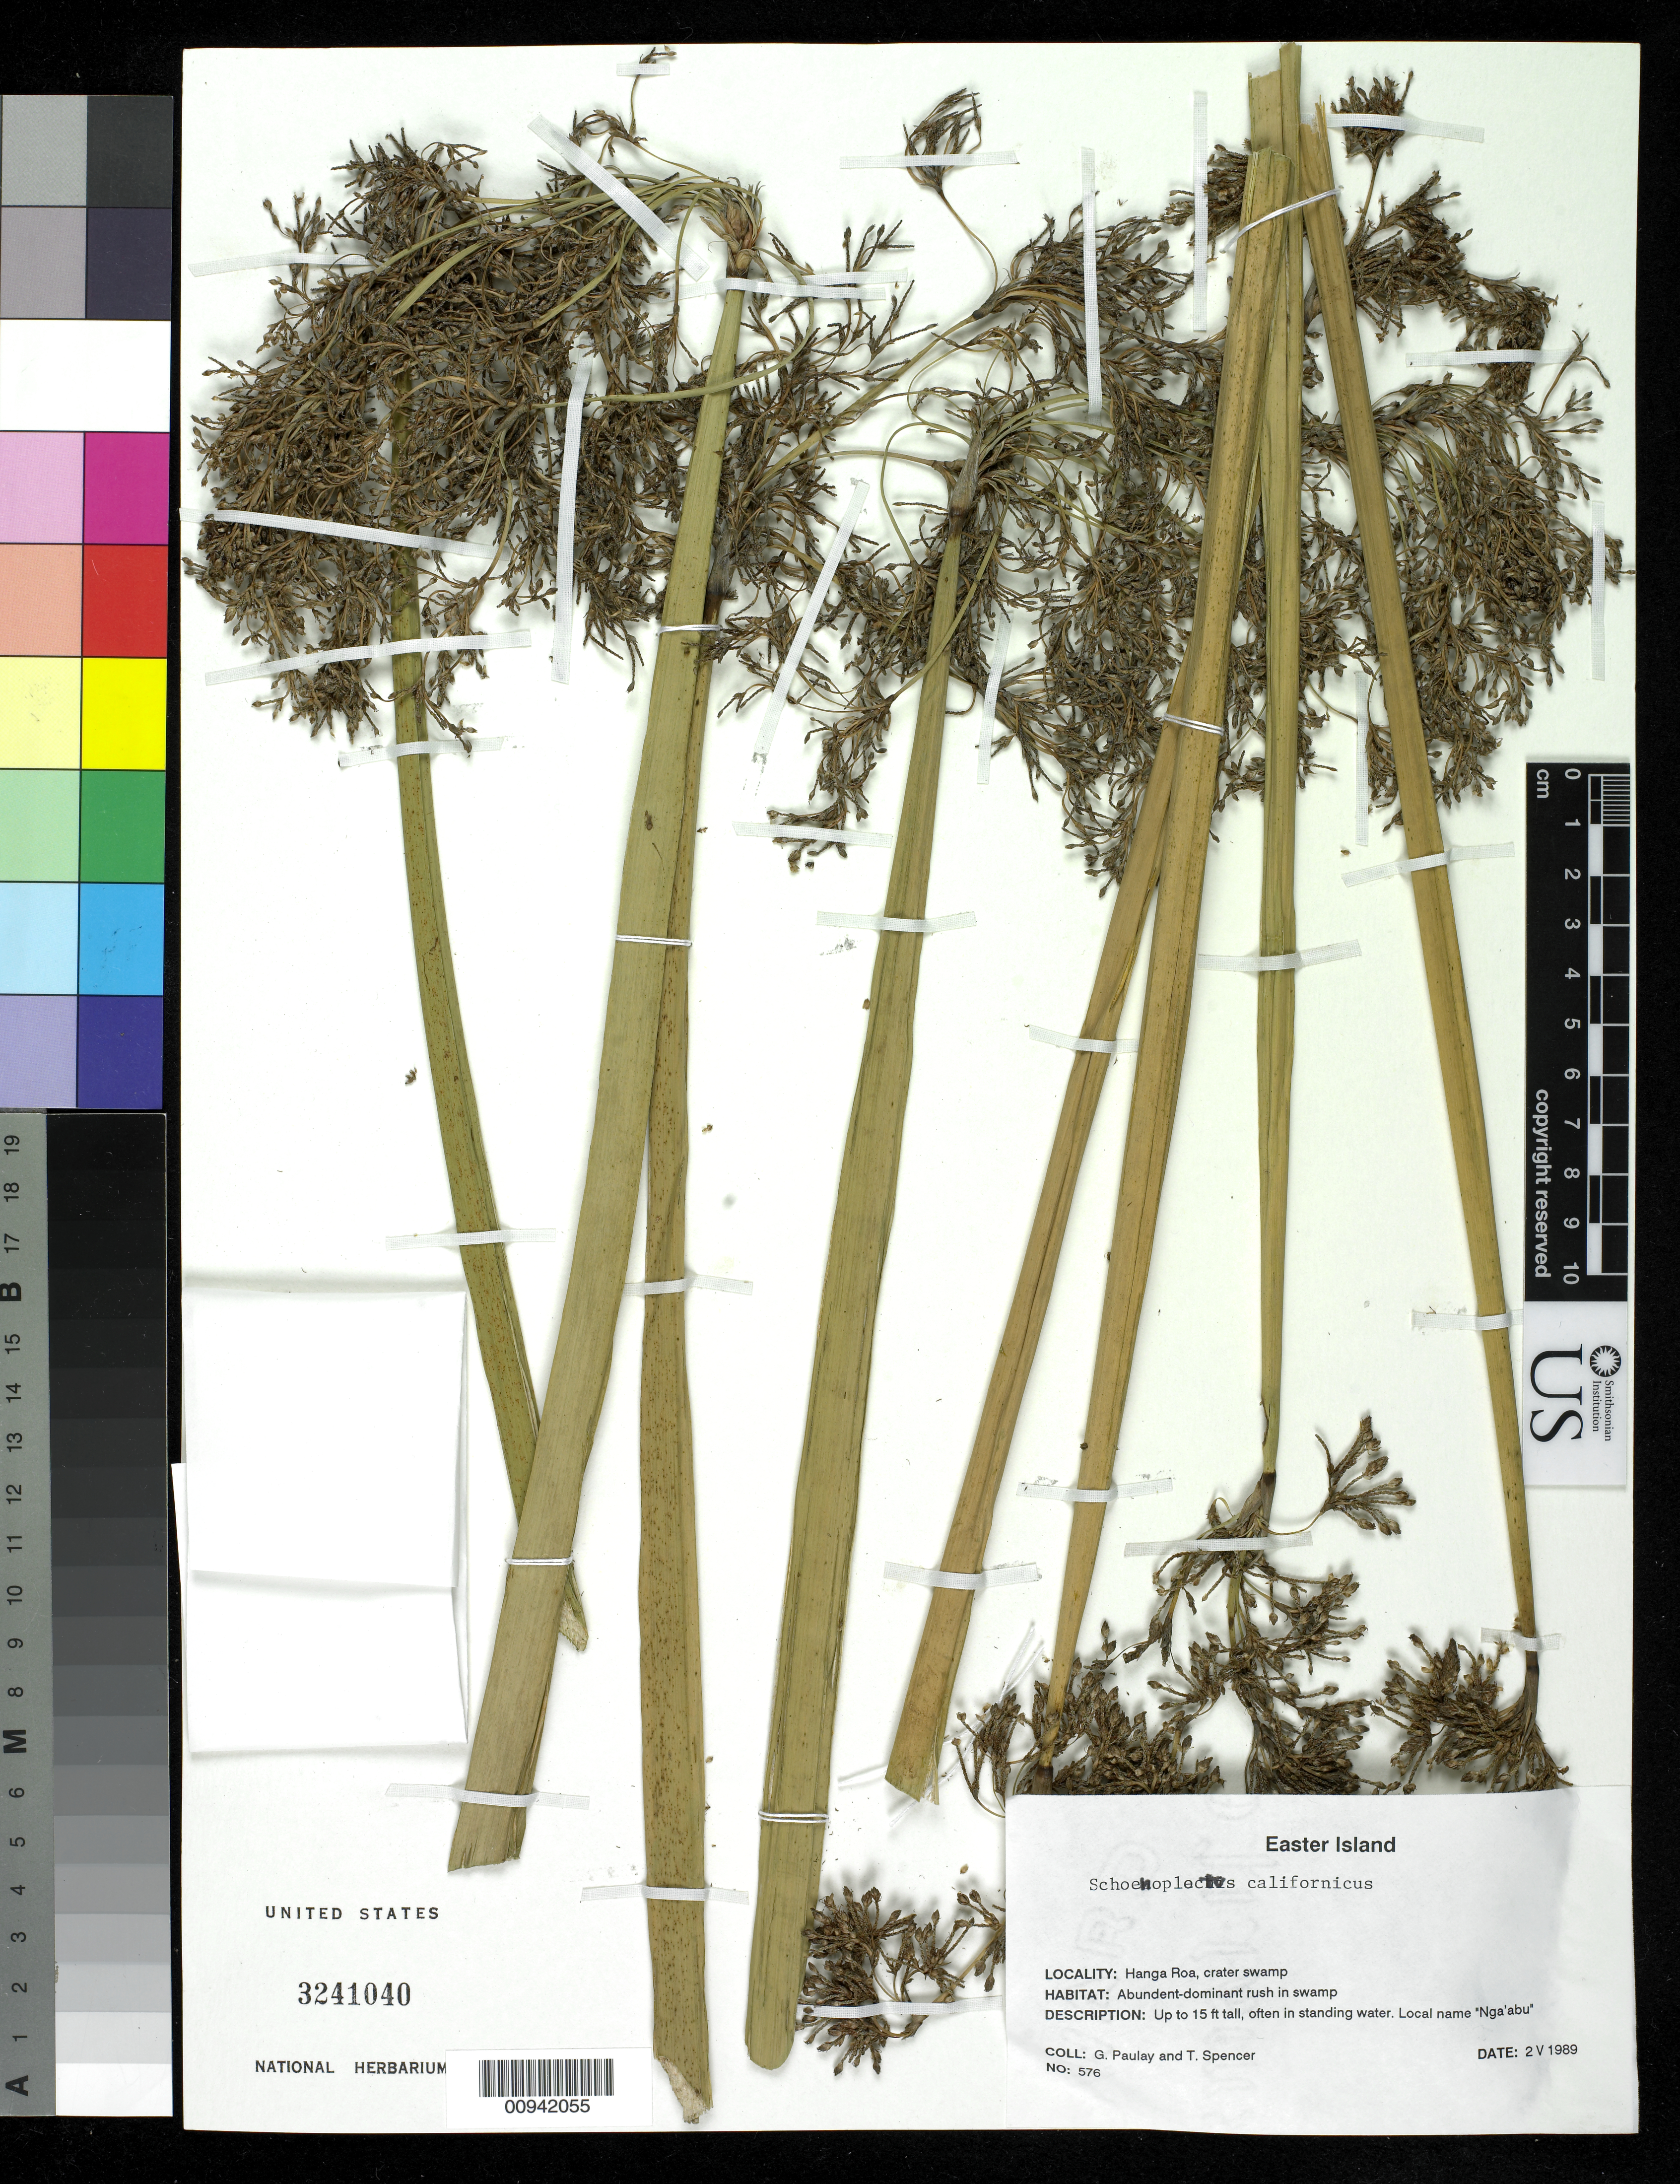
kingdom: Plantae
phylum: Tracheophyta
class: Liliopsida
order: Poales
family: Cyperaceae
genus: Schoenoplectus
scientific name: Schoenoplectus californicus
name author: (C.A. Mey.) Soják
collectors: G. Paulay & C. Spury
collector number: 576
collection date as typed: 02 May 1989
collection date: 1989-05-02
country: Chile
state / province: Valparaíso (V)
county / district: Isla de Pascua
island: Pascua [Easter]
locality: Hanga Roa, crater swamp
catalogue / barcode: US 3241040